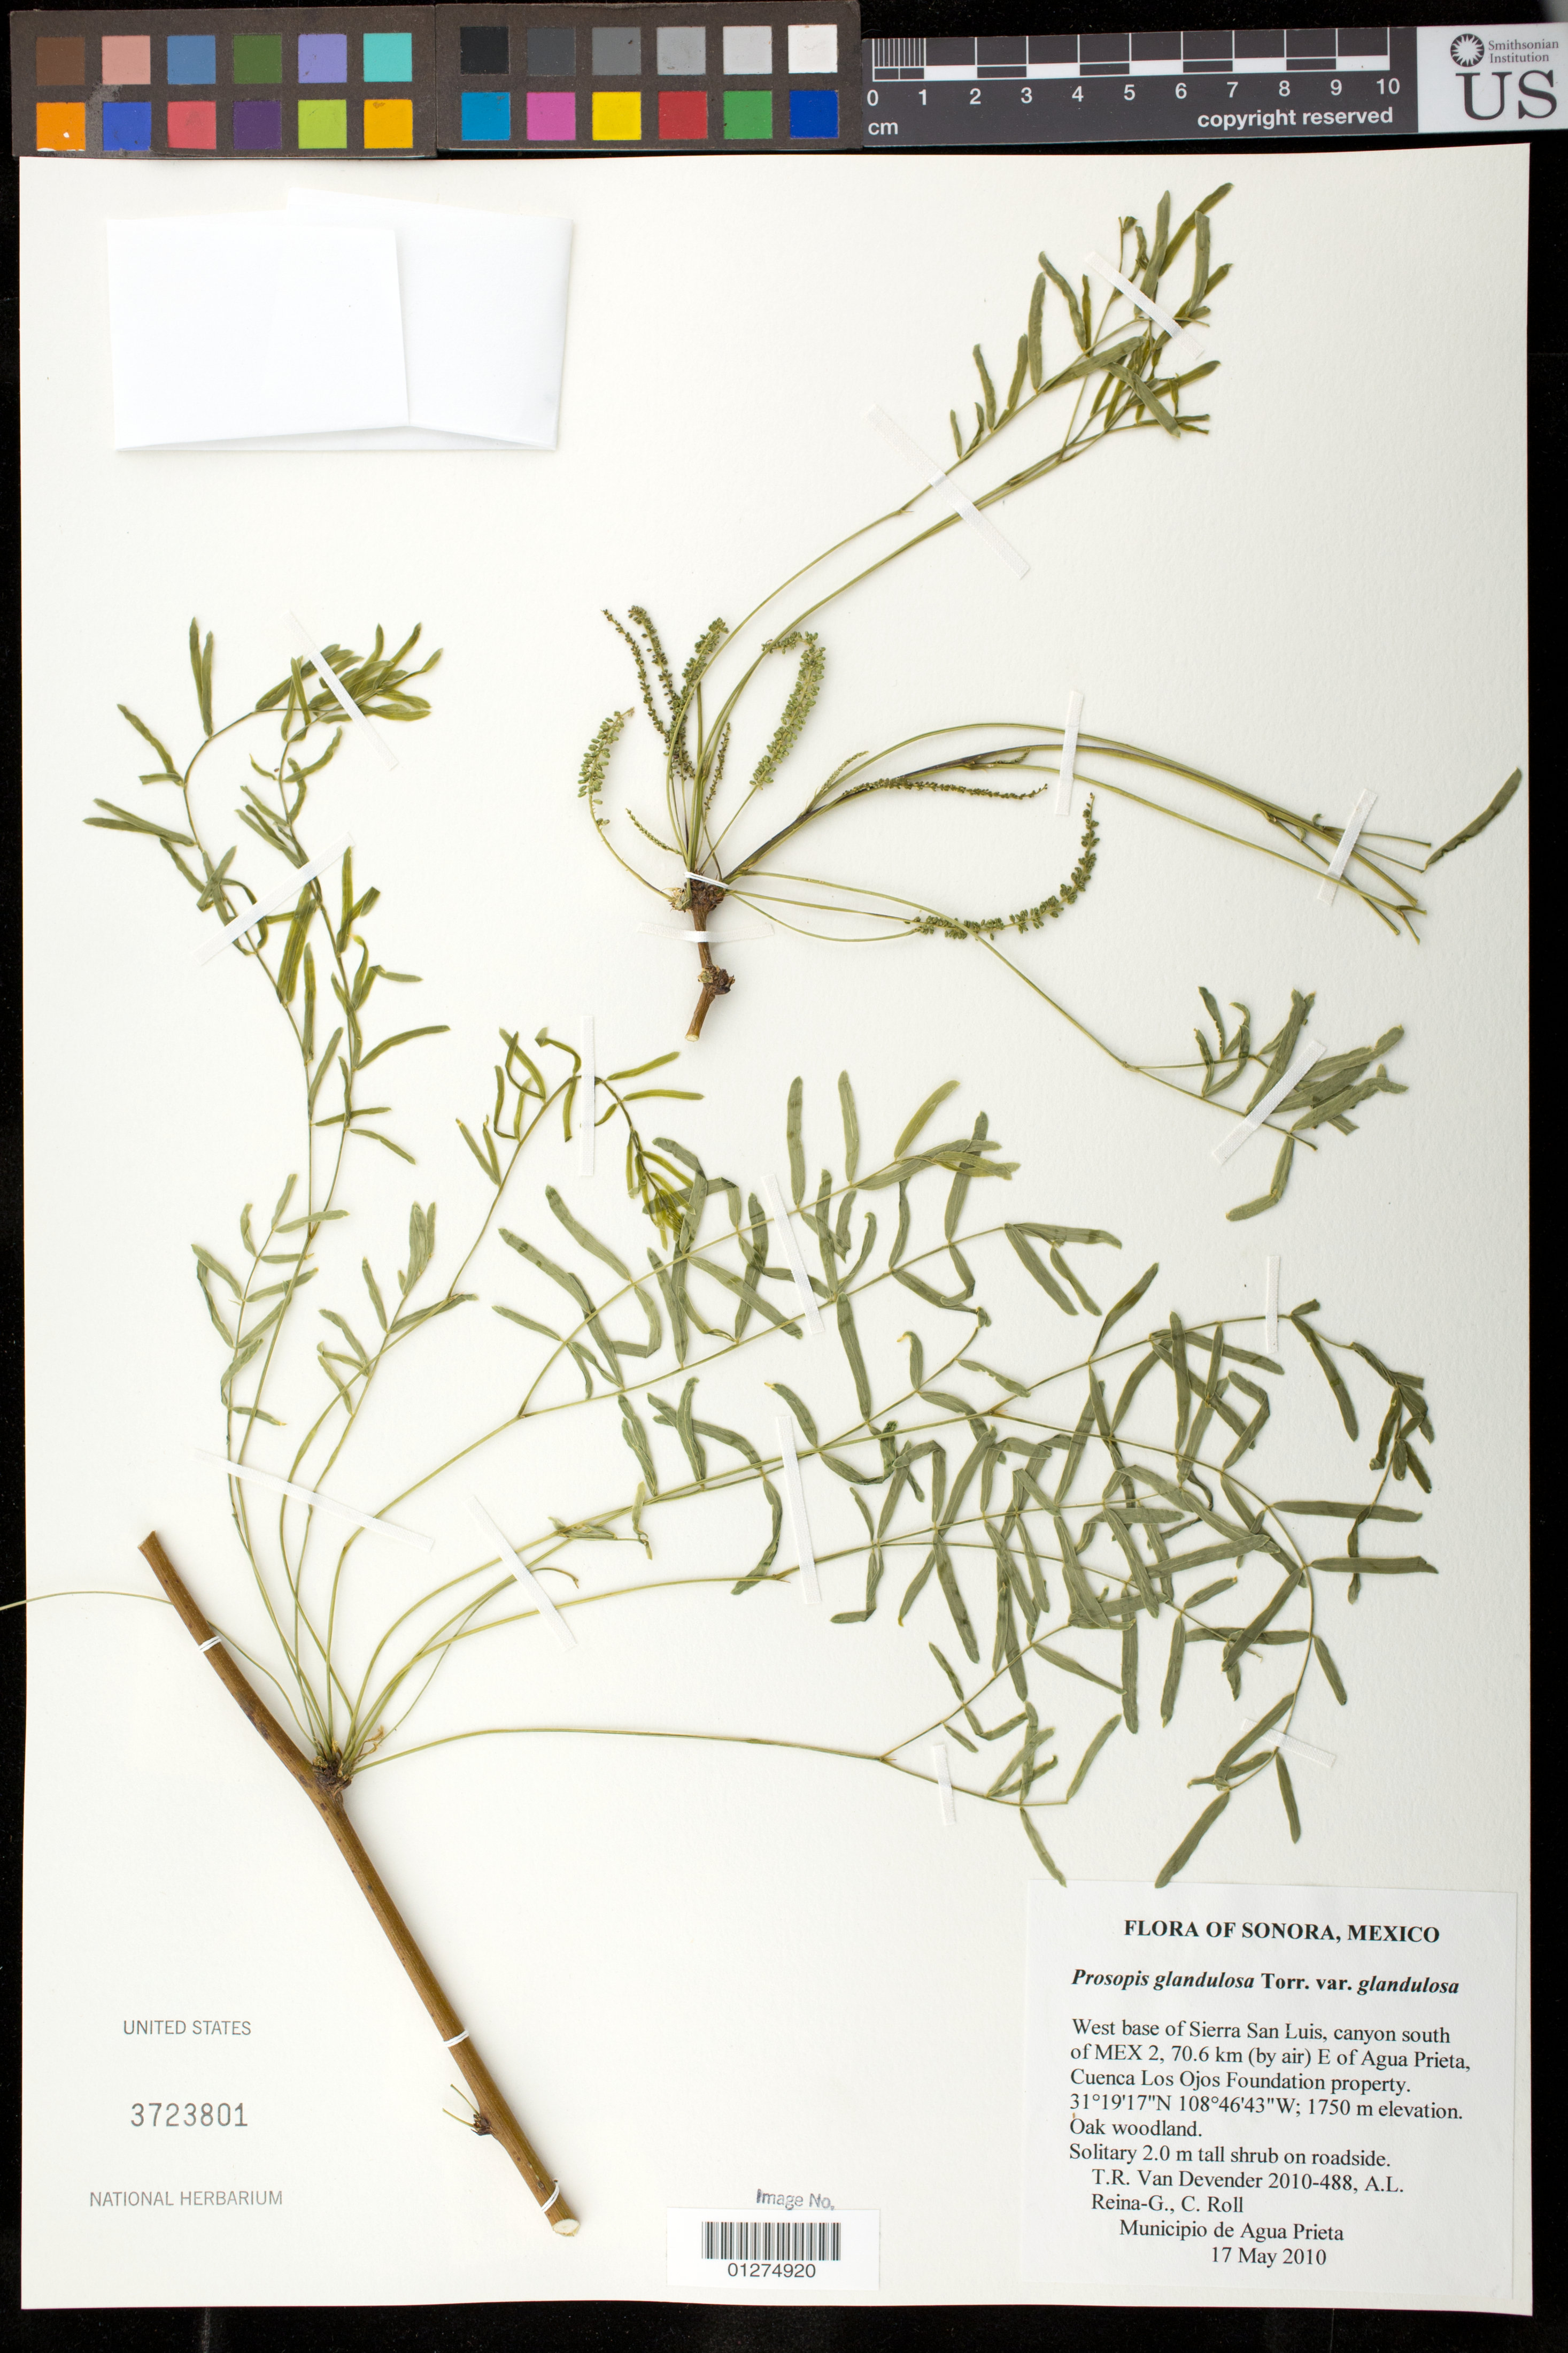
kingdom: Plantae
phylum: Tracheophyta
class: Magnoliopsida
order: Fabales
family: Fabaceae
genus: Neltuma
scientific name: Neltuma glandulosa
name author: (Torr.) Britton & Rose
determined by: Strong, Mark T., (BOT), Smithsonian Institution - National Museum of Natural History (UNITED STATES)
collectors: T. R. Van Devender, A. L. Reina G. & C. Roll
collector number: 2010-488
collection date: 2010-05-17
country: Mexico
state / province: Sonora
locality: West base of Sierra San Luis, canyon south of MEX 2, 70.6 km (by air) E of Agua Prieta, Cuenca Los Ojos Foundation property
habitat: oak woodland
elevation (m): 1750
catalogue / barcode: US 3723801